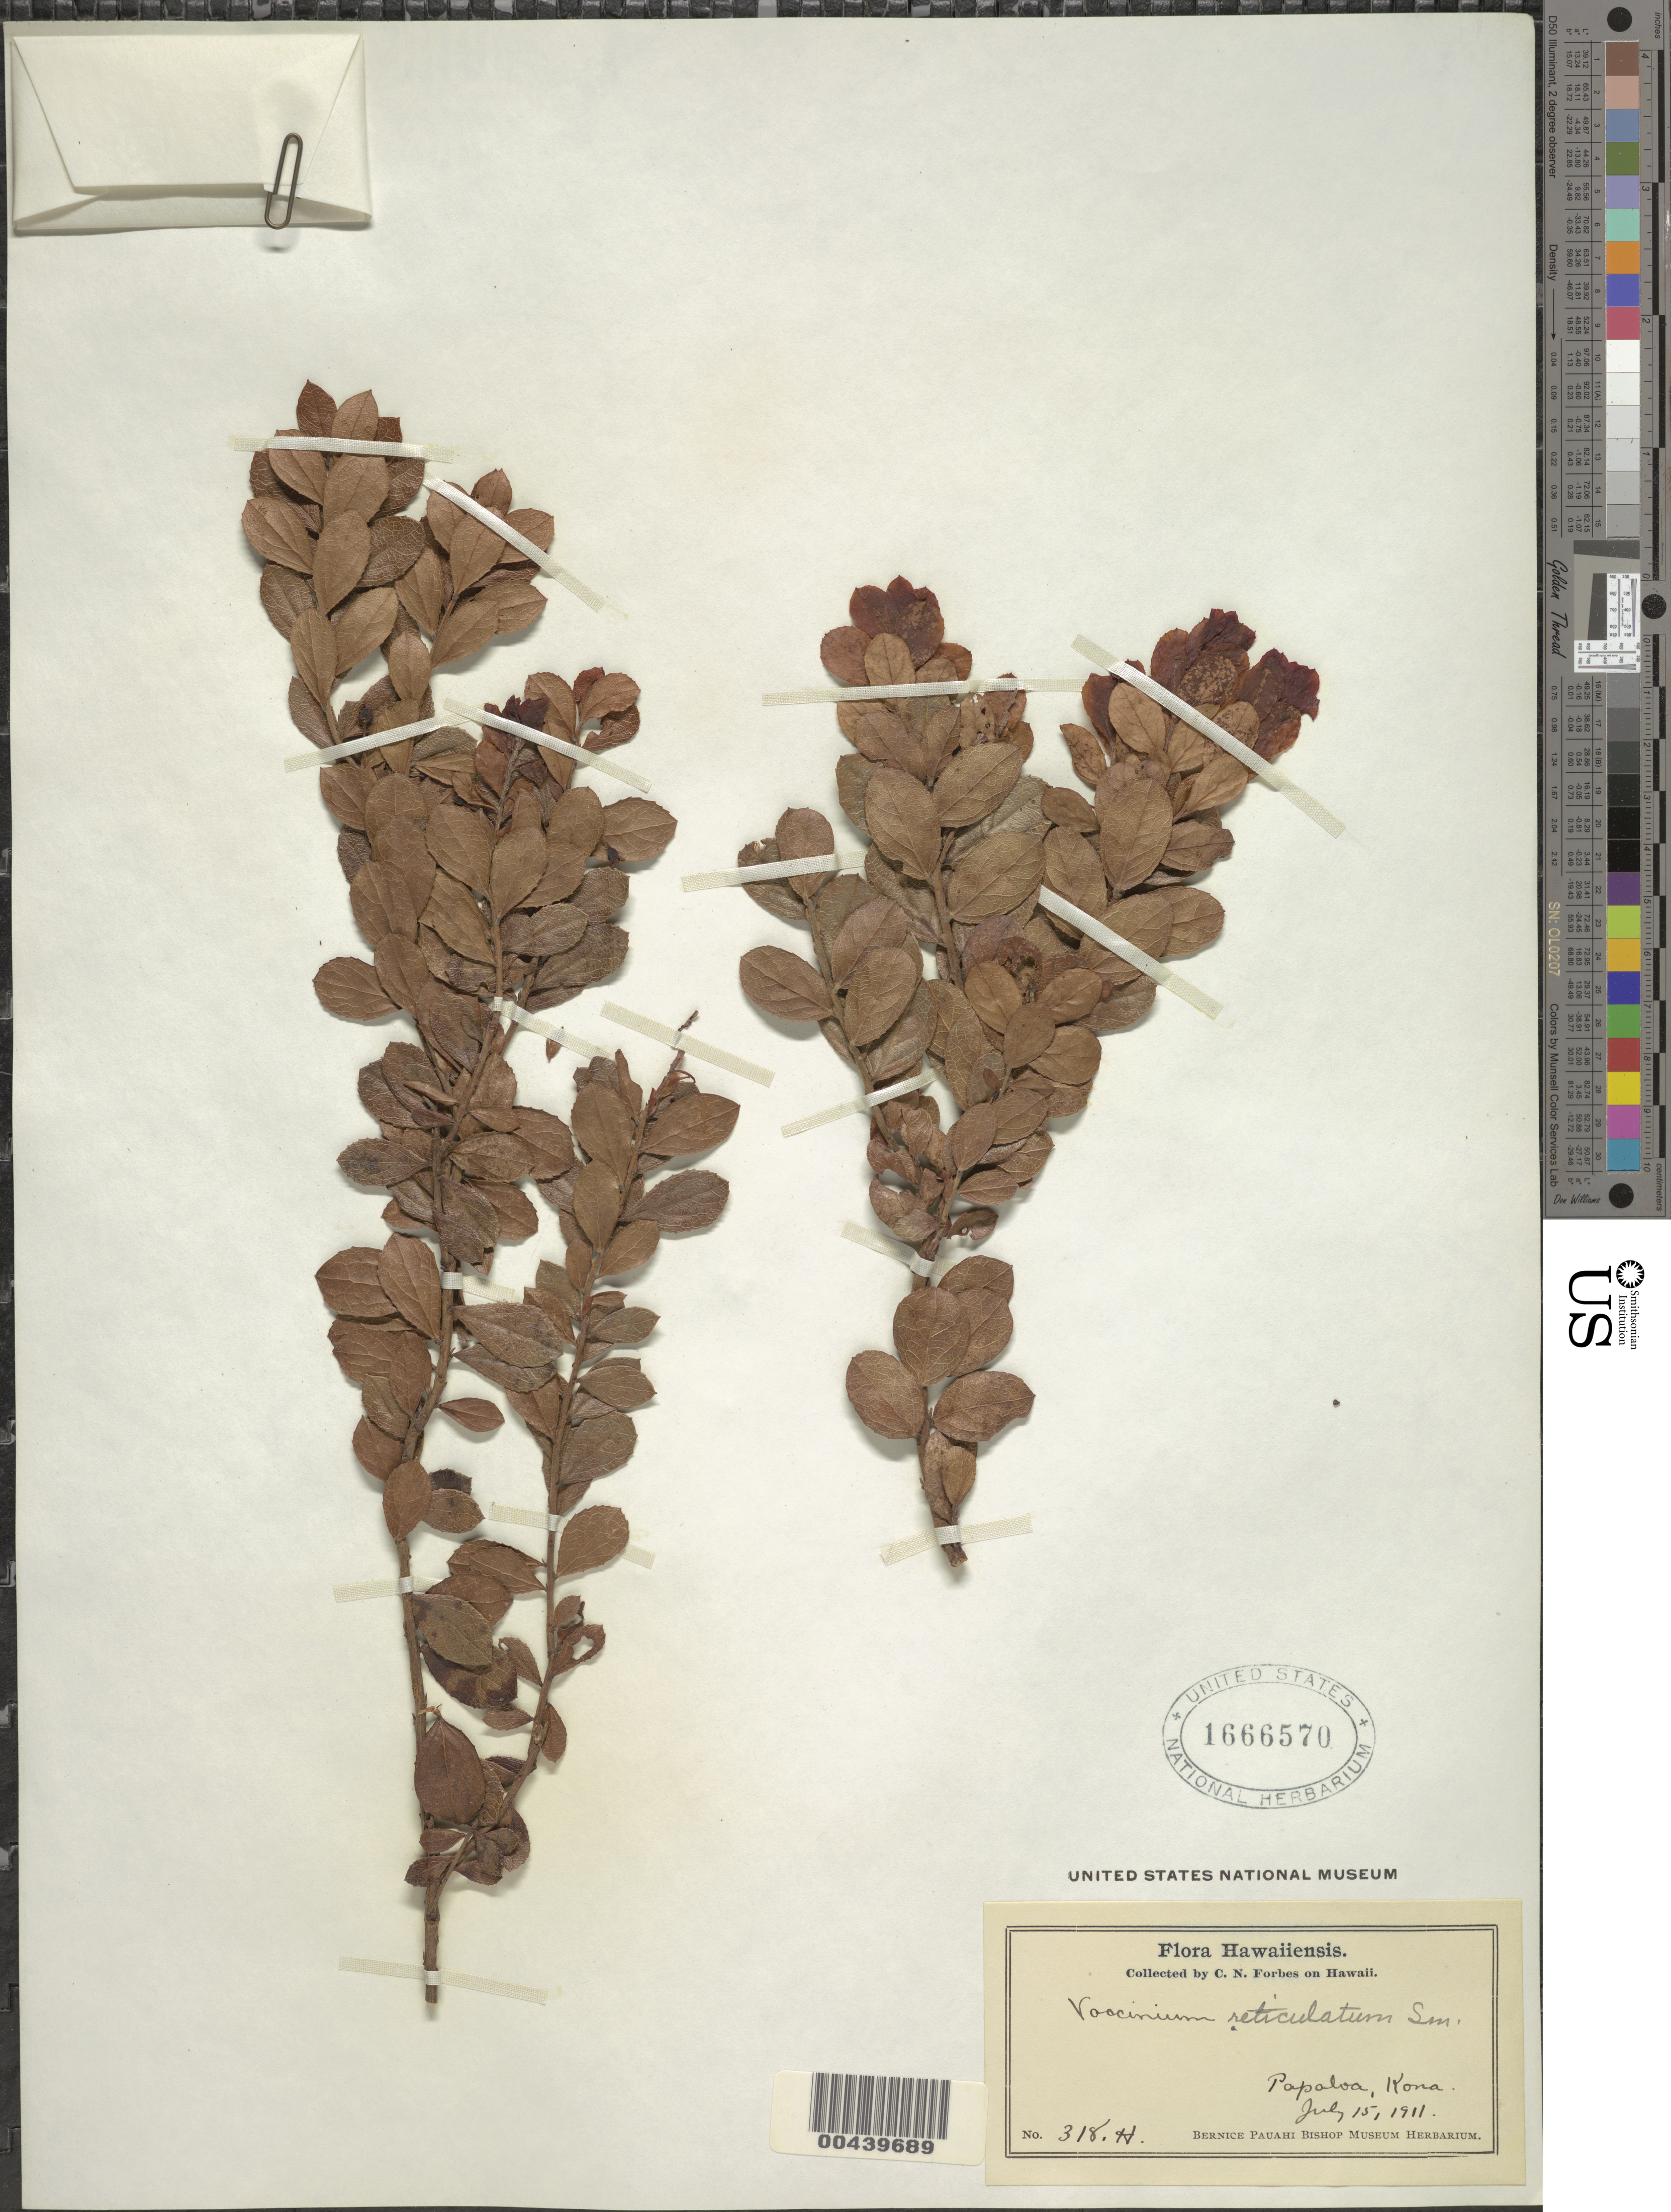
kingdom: Plantae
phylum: Tracheophyta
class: Magnoliopsida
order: Ericales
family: Ericaceae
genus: Vaccinium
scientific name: Vaccinium reticulatum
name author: Sm.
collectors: C. N. Forbes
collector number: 318.H.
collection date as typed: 15 Jul 1911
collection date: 1911-07-15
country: United States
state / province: Hawaii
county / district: Hawaii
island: Hawaii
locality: Papaloa, Kona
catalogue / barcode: US 1666570